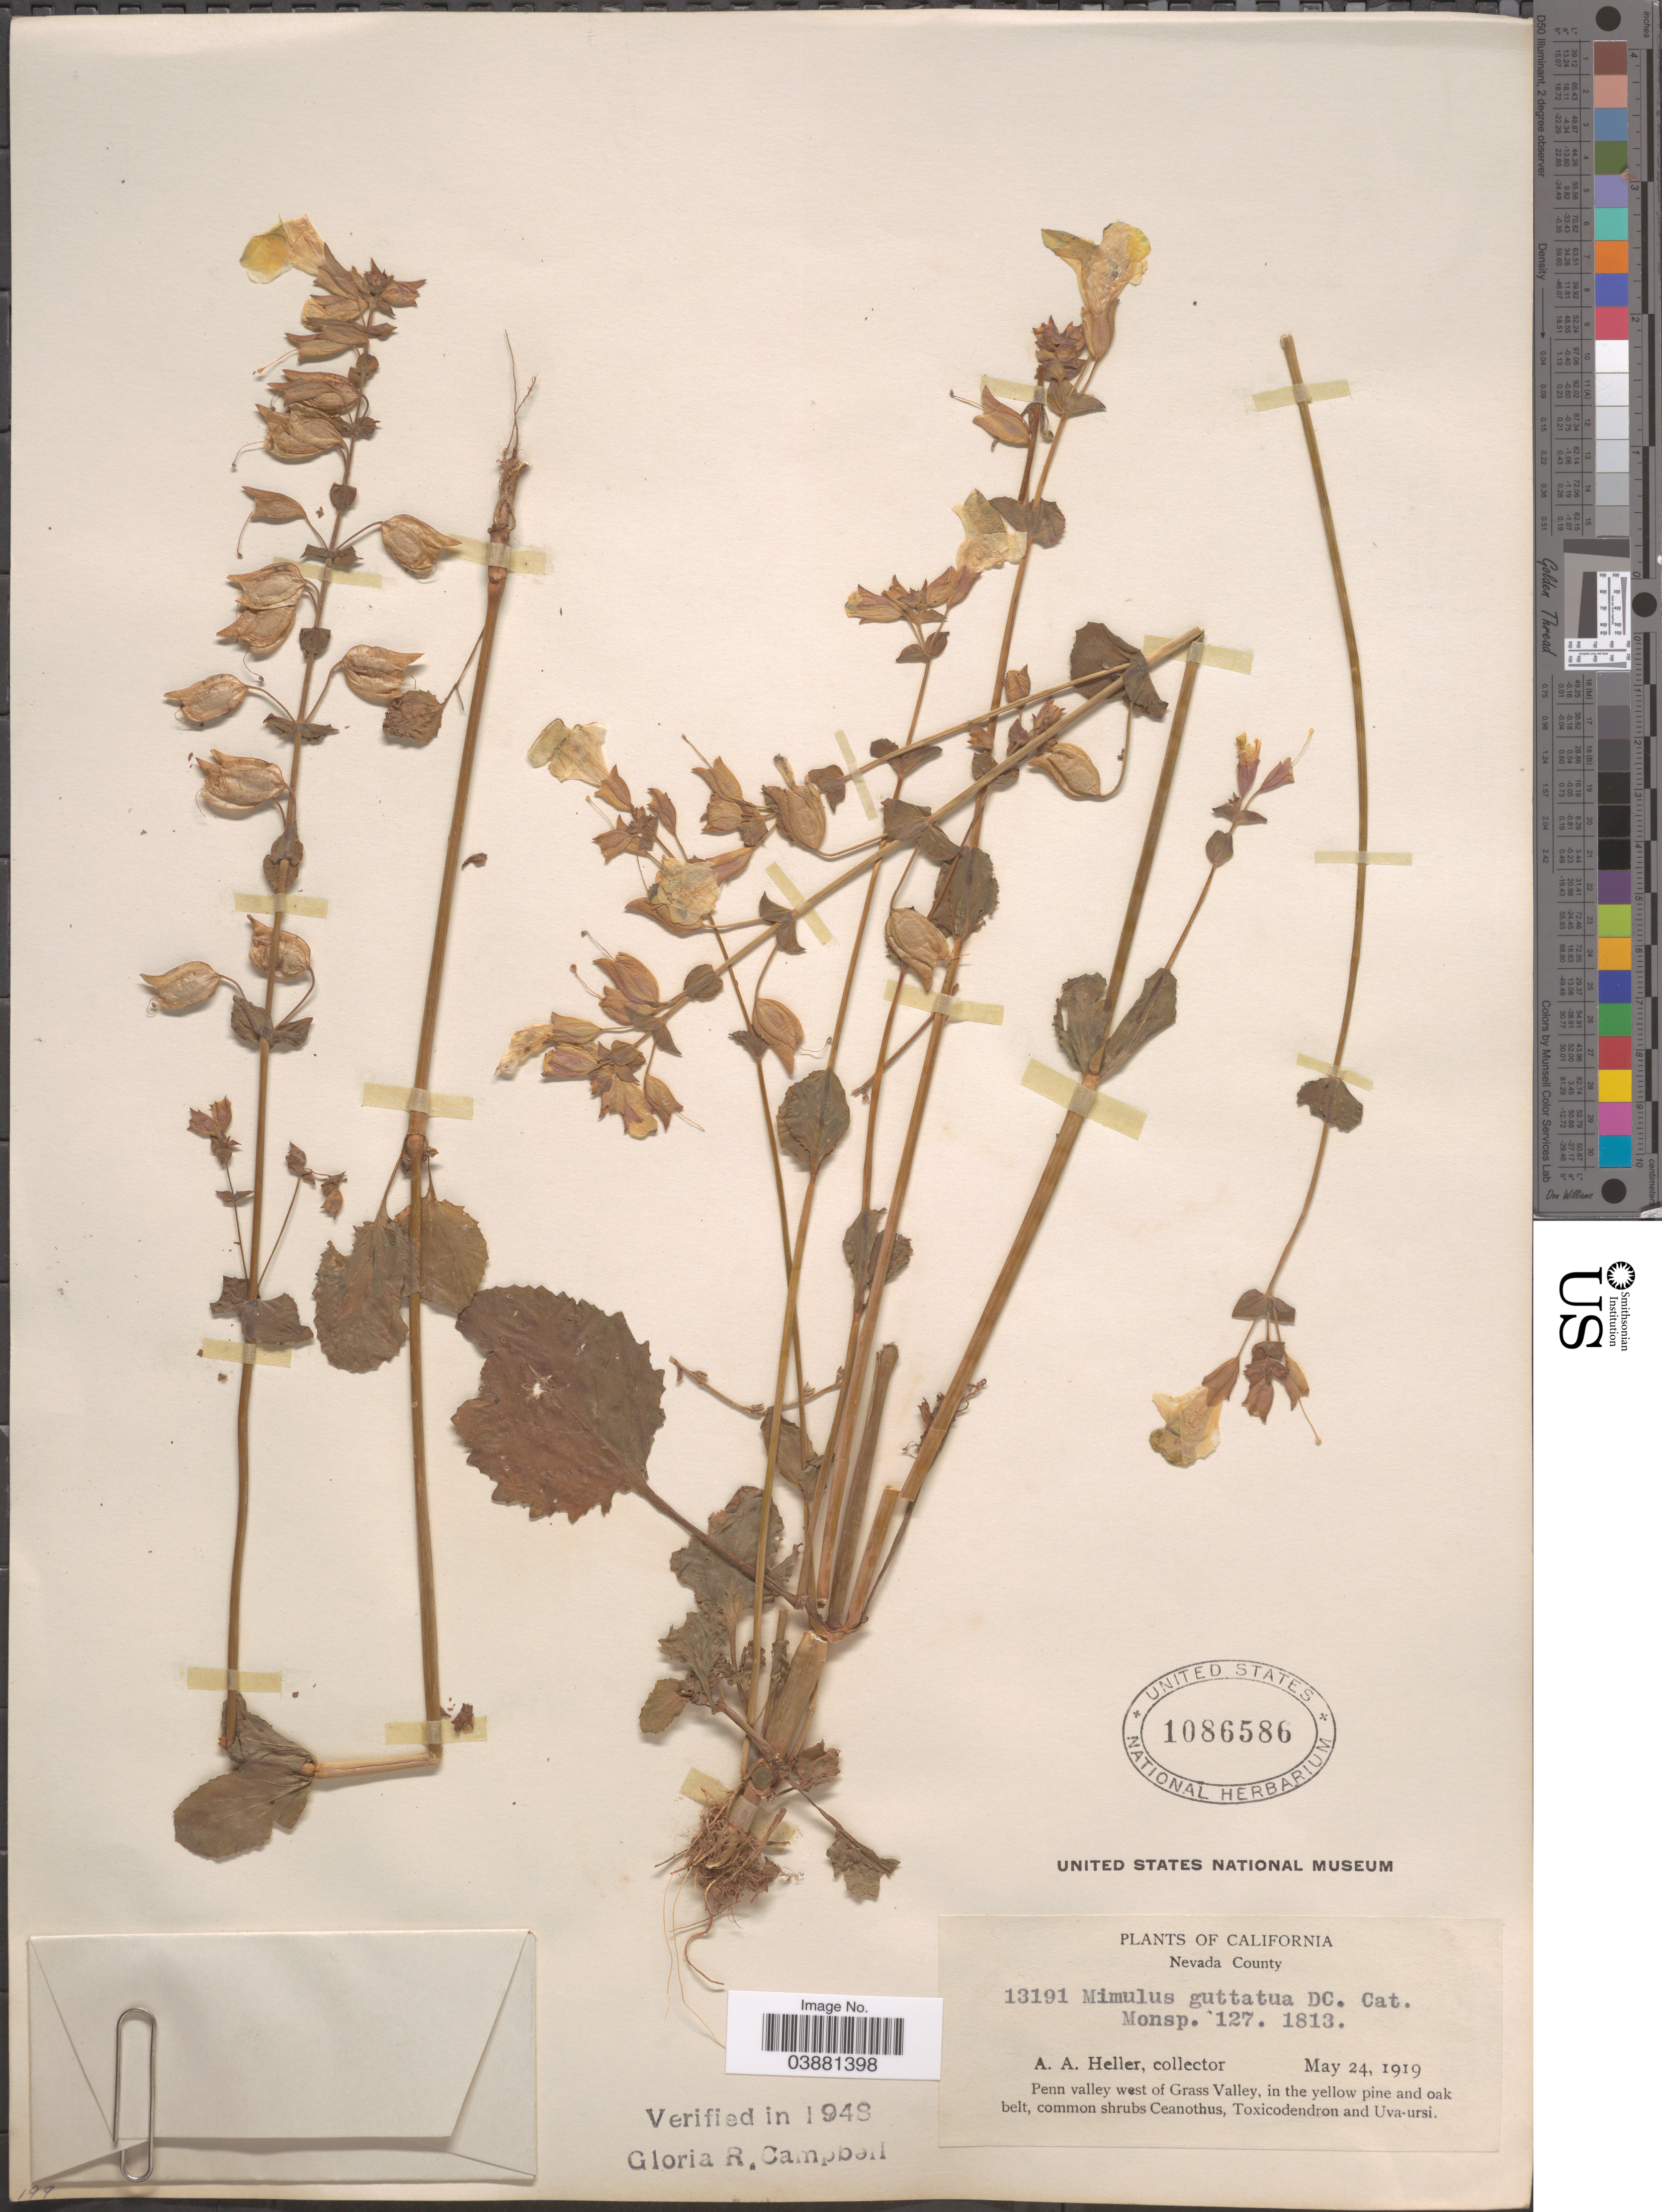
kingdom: Plantae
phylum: Tracheophyta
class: Magnoliopsida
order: Lamiales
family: Phrymaceae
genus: Mimulus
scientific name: Mimulus guttatus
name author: DC.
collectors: A. A. Heller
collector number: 13191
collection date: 1919-05-24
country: United States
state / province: California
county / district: Nevada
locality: Nevada County. Penn valley west of Gras Valley, in the yellow pine and oak belt.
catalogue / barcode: US 1086586